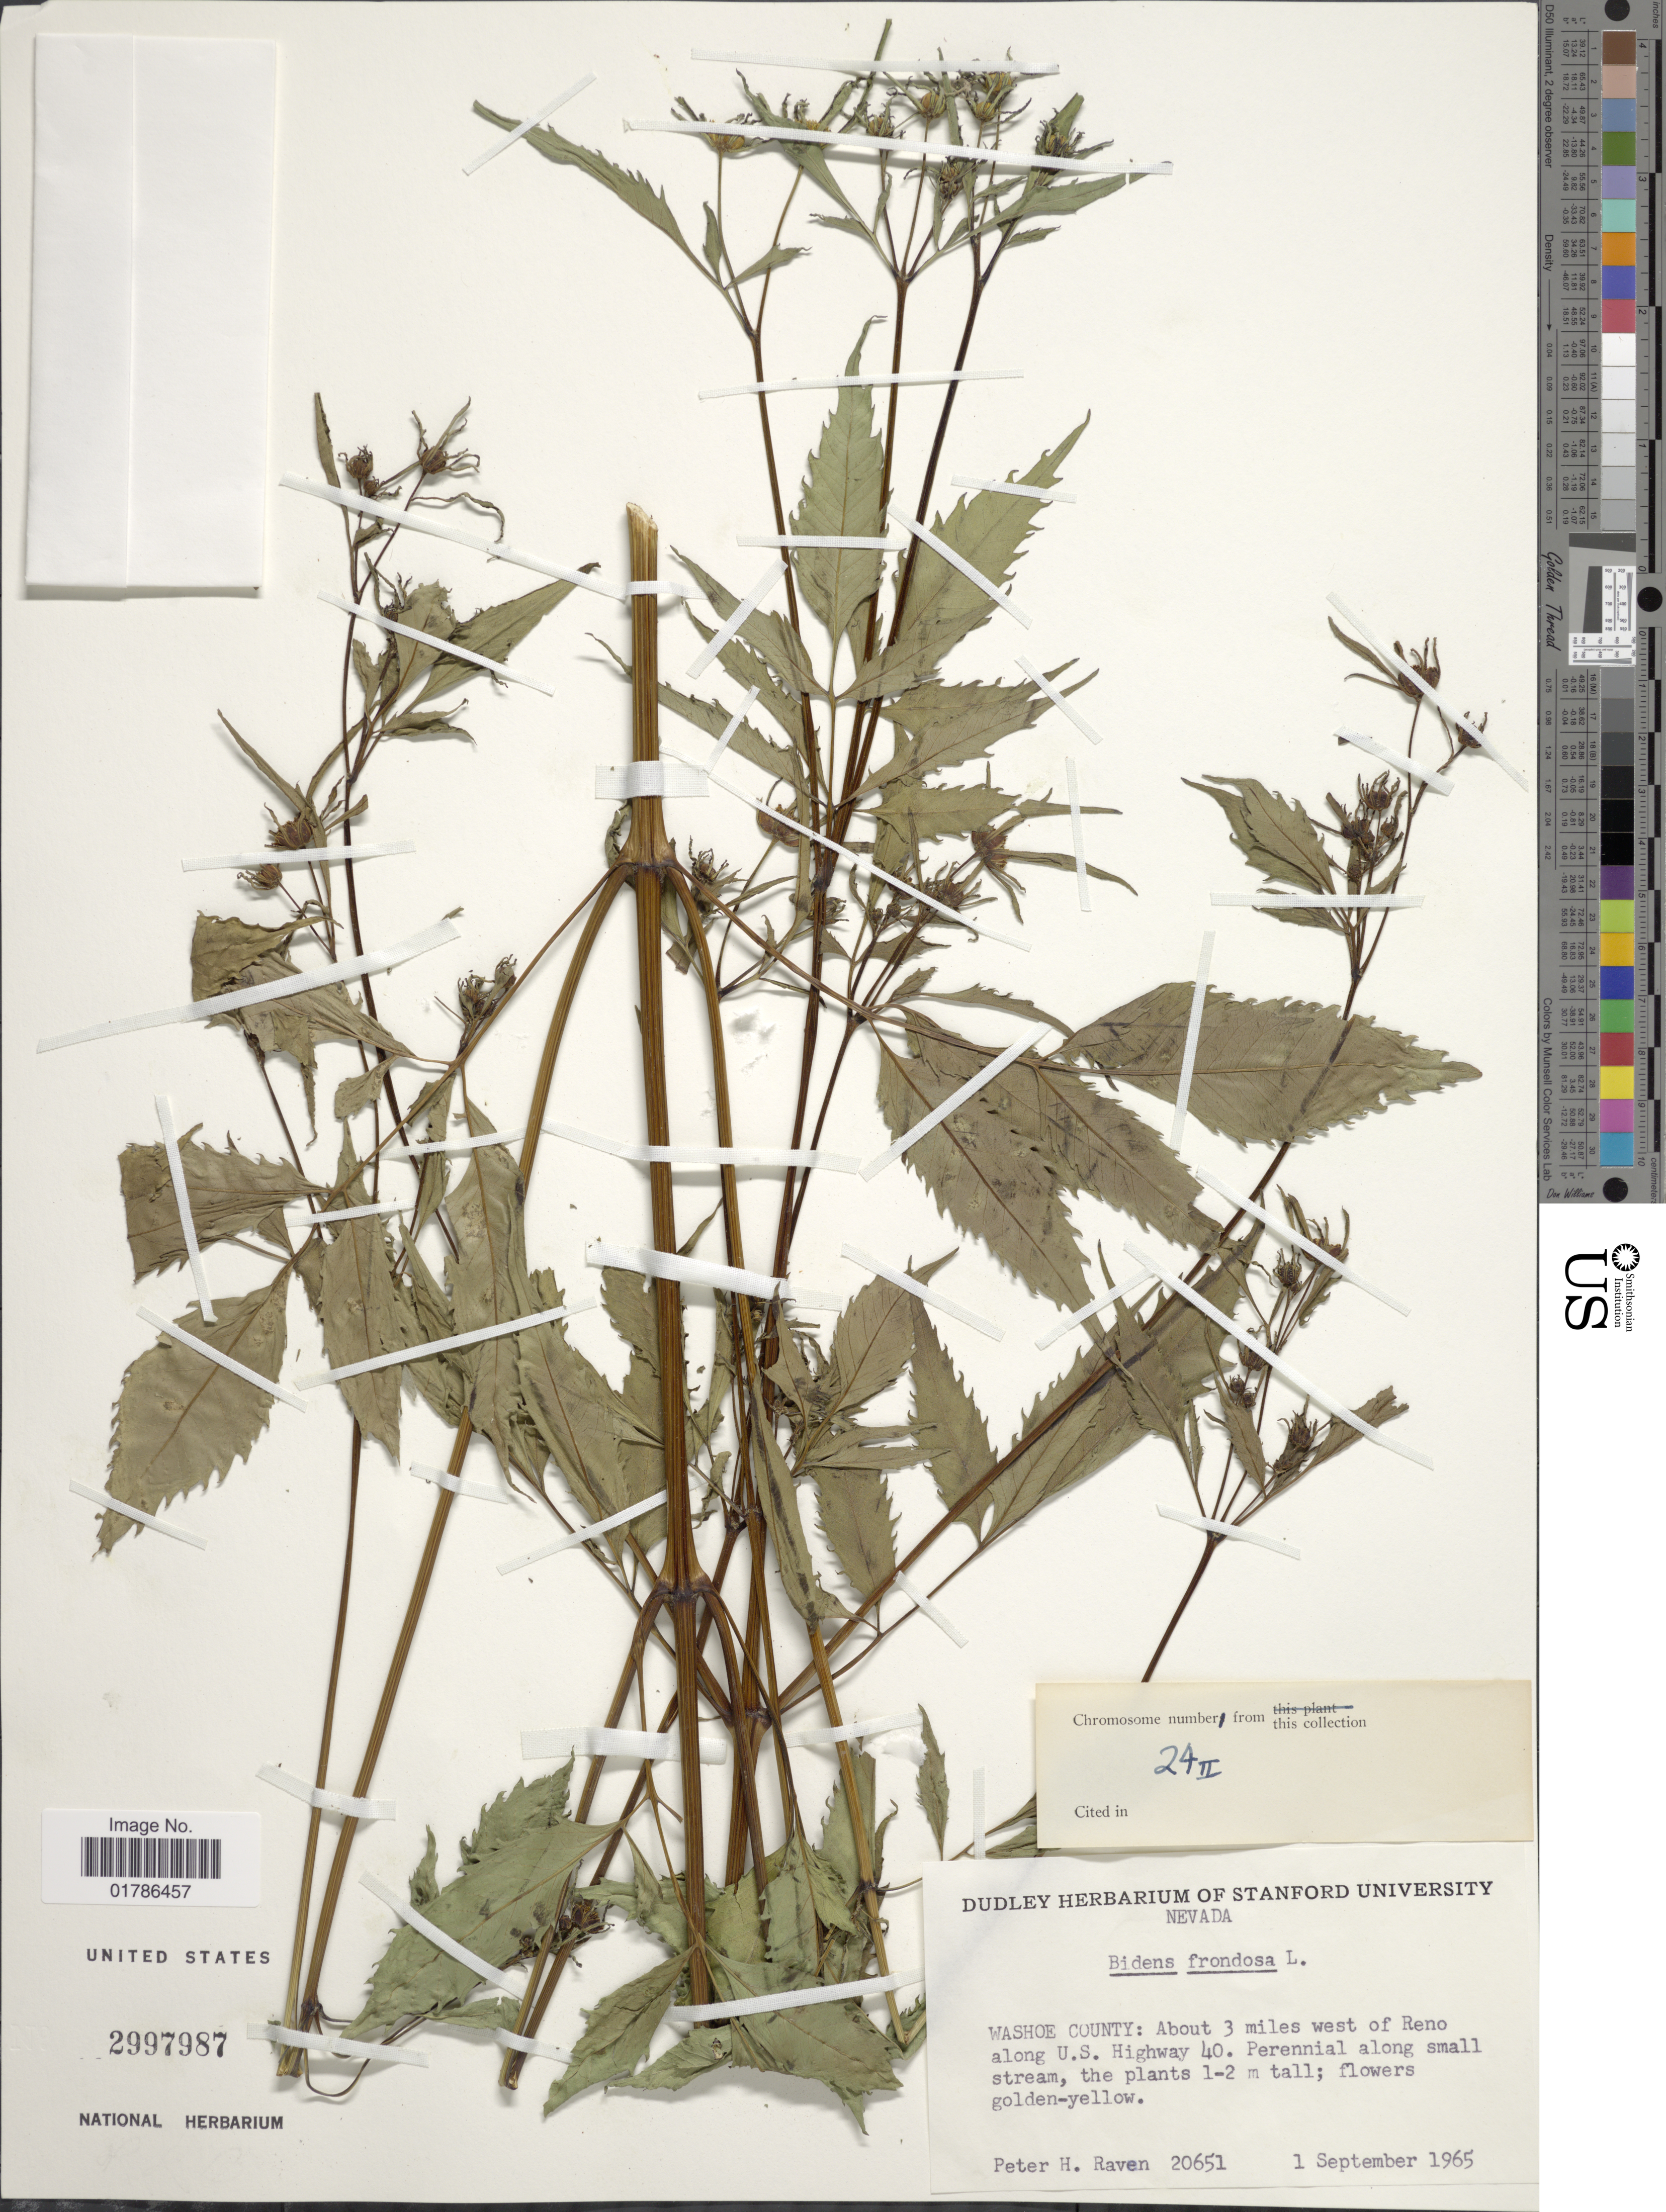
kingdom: Plantae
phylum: Tracheophyta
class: Magnoliopsida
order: Asterales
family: Asteraceae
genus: Bidens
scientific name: Bidens frondosa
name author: L.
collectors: P. Raven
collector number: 20651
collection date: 1965-09-01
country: United States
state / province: Nevada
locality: Washoe County: about 3 miles west of Reno along U. S. Highway 40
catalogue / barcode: US 2997987